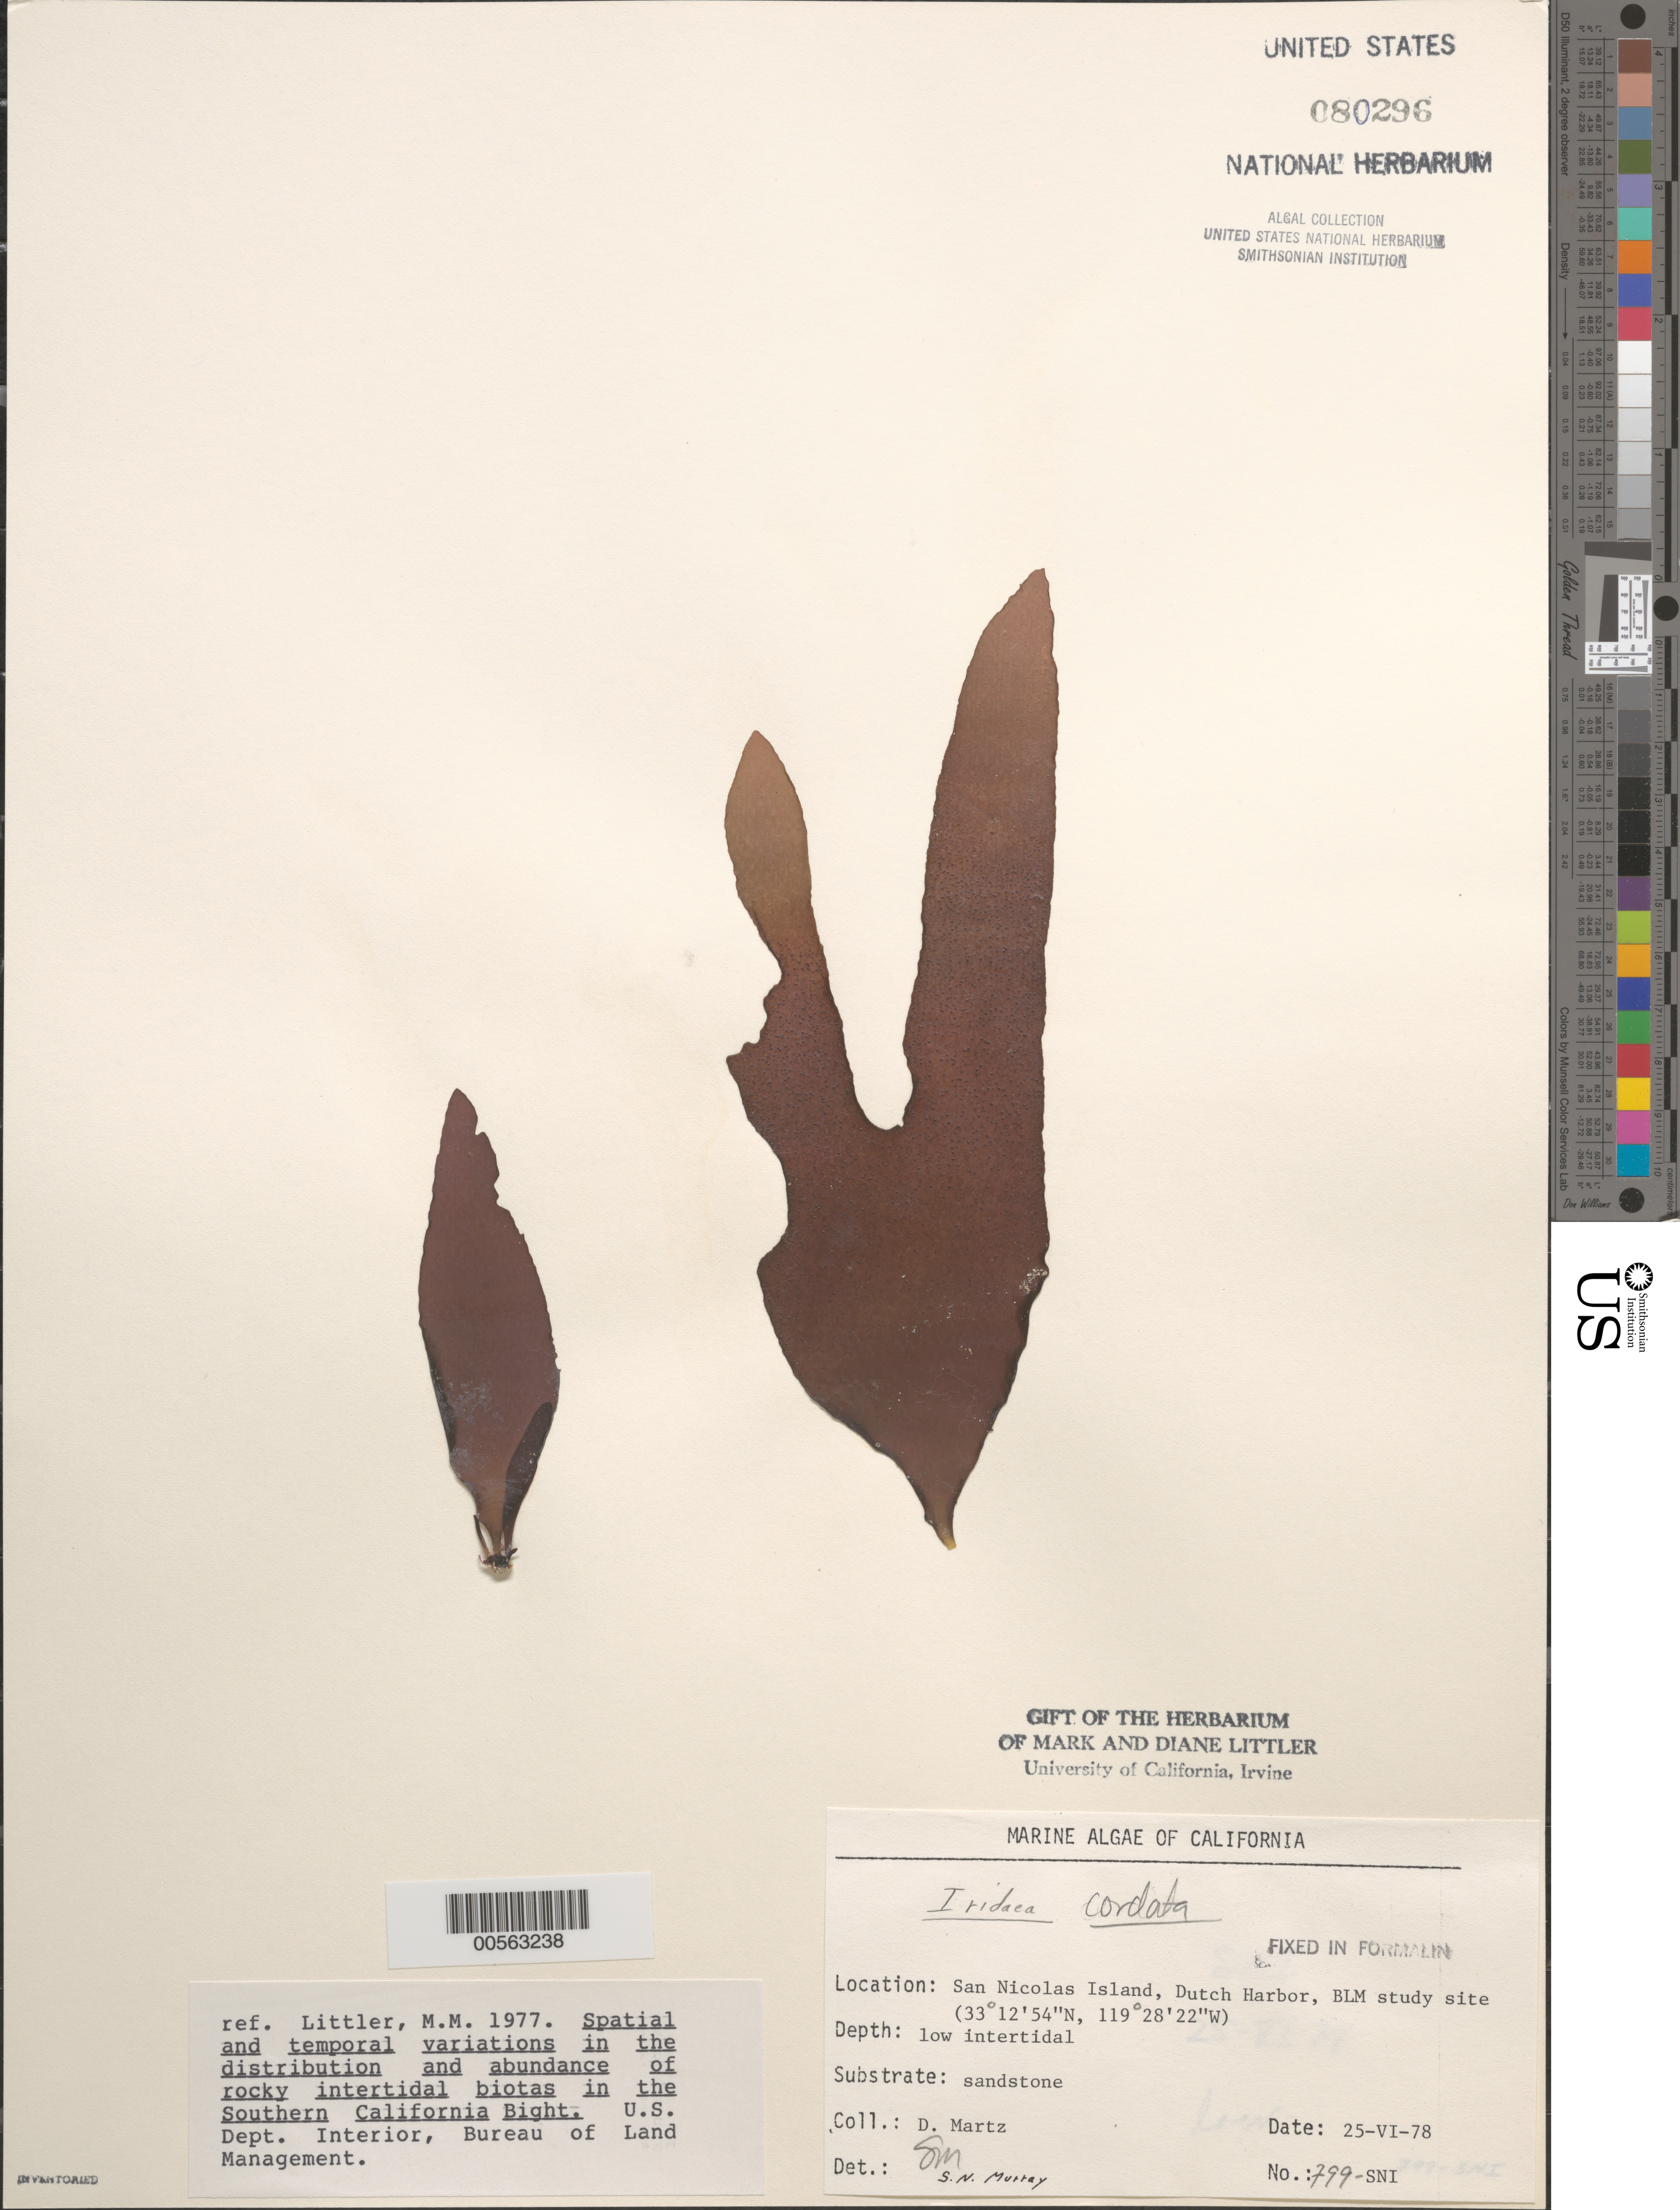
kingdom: Plantae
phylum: Rhodophyta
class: Florideophyceae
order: Gigartinales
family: Gigartinaceae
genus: Iridaea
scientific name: Iridaea cordata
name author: (Turner) Bory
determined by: Murray, S. N.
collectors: D. Martz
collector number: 799-sni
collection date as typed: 25 Jun 1978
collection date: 1978-06-25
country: United States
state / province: California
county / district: Ventura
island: San Nicolas Island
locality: Dutch Harbor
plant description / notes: BLM-SOCALBIGHT Rocky Intertidal Survey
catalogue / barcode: US 80296